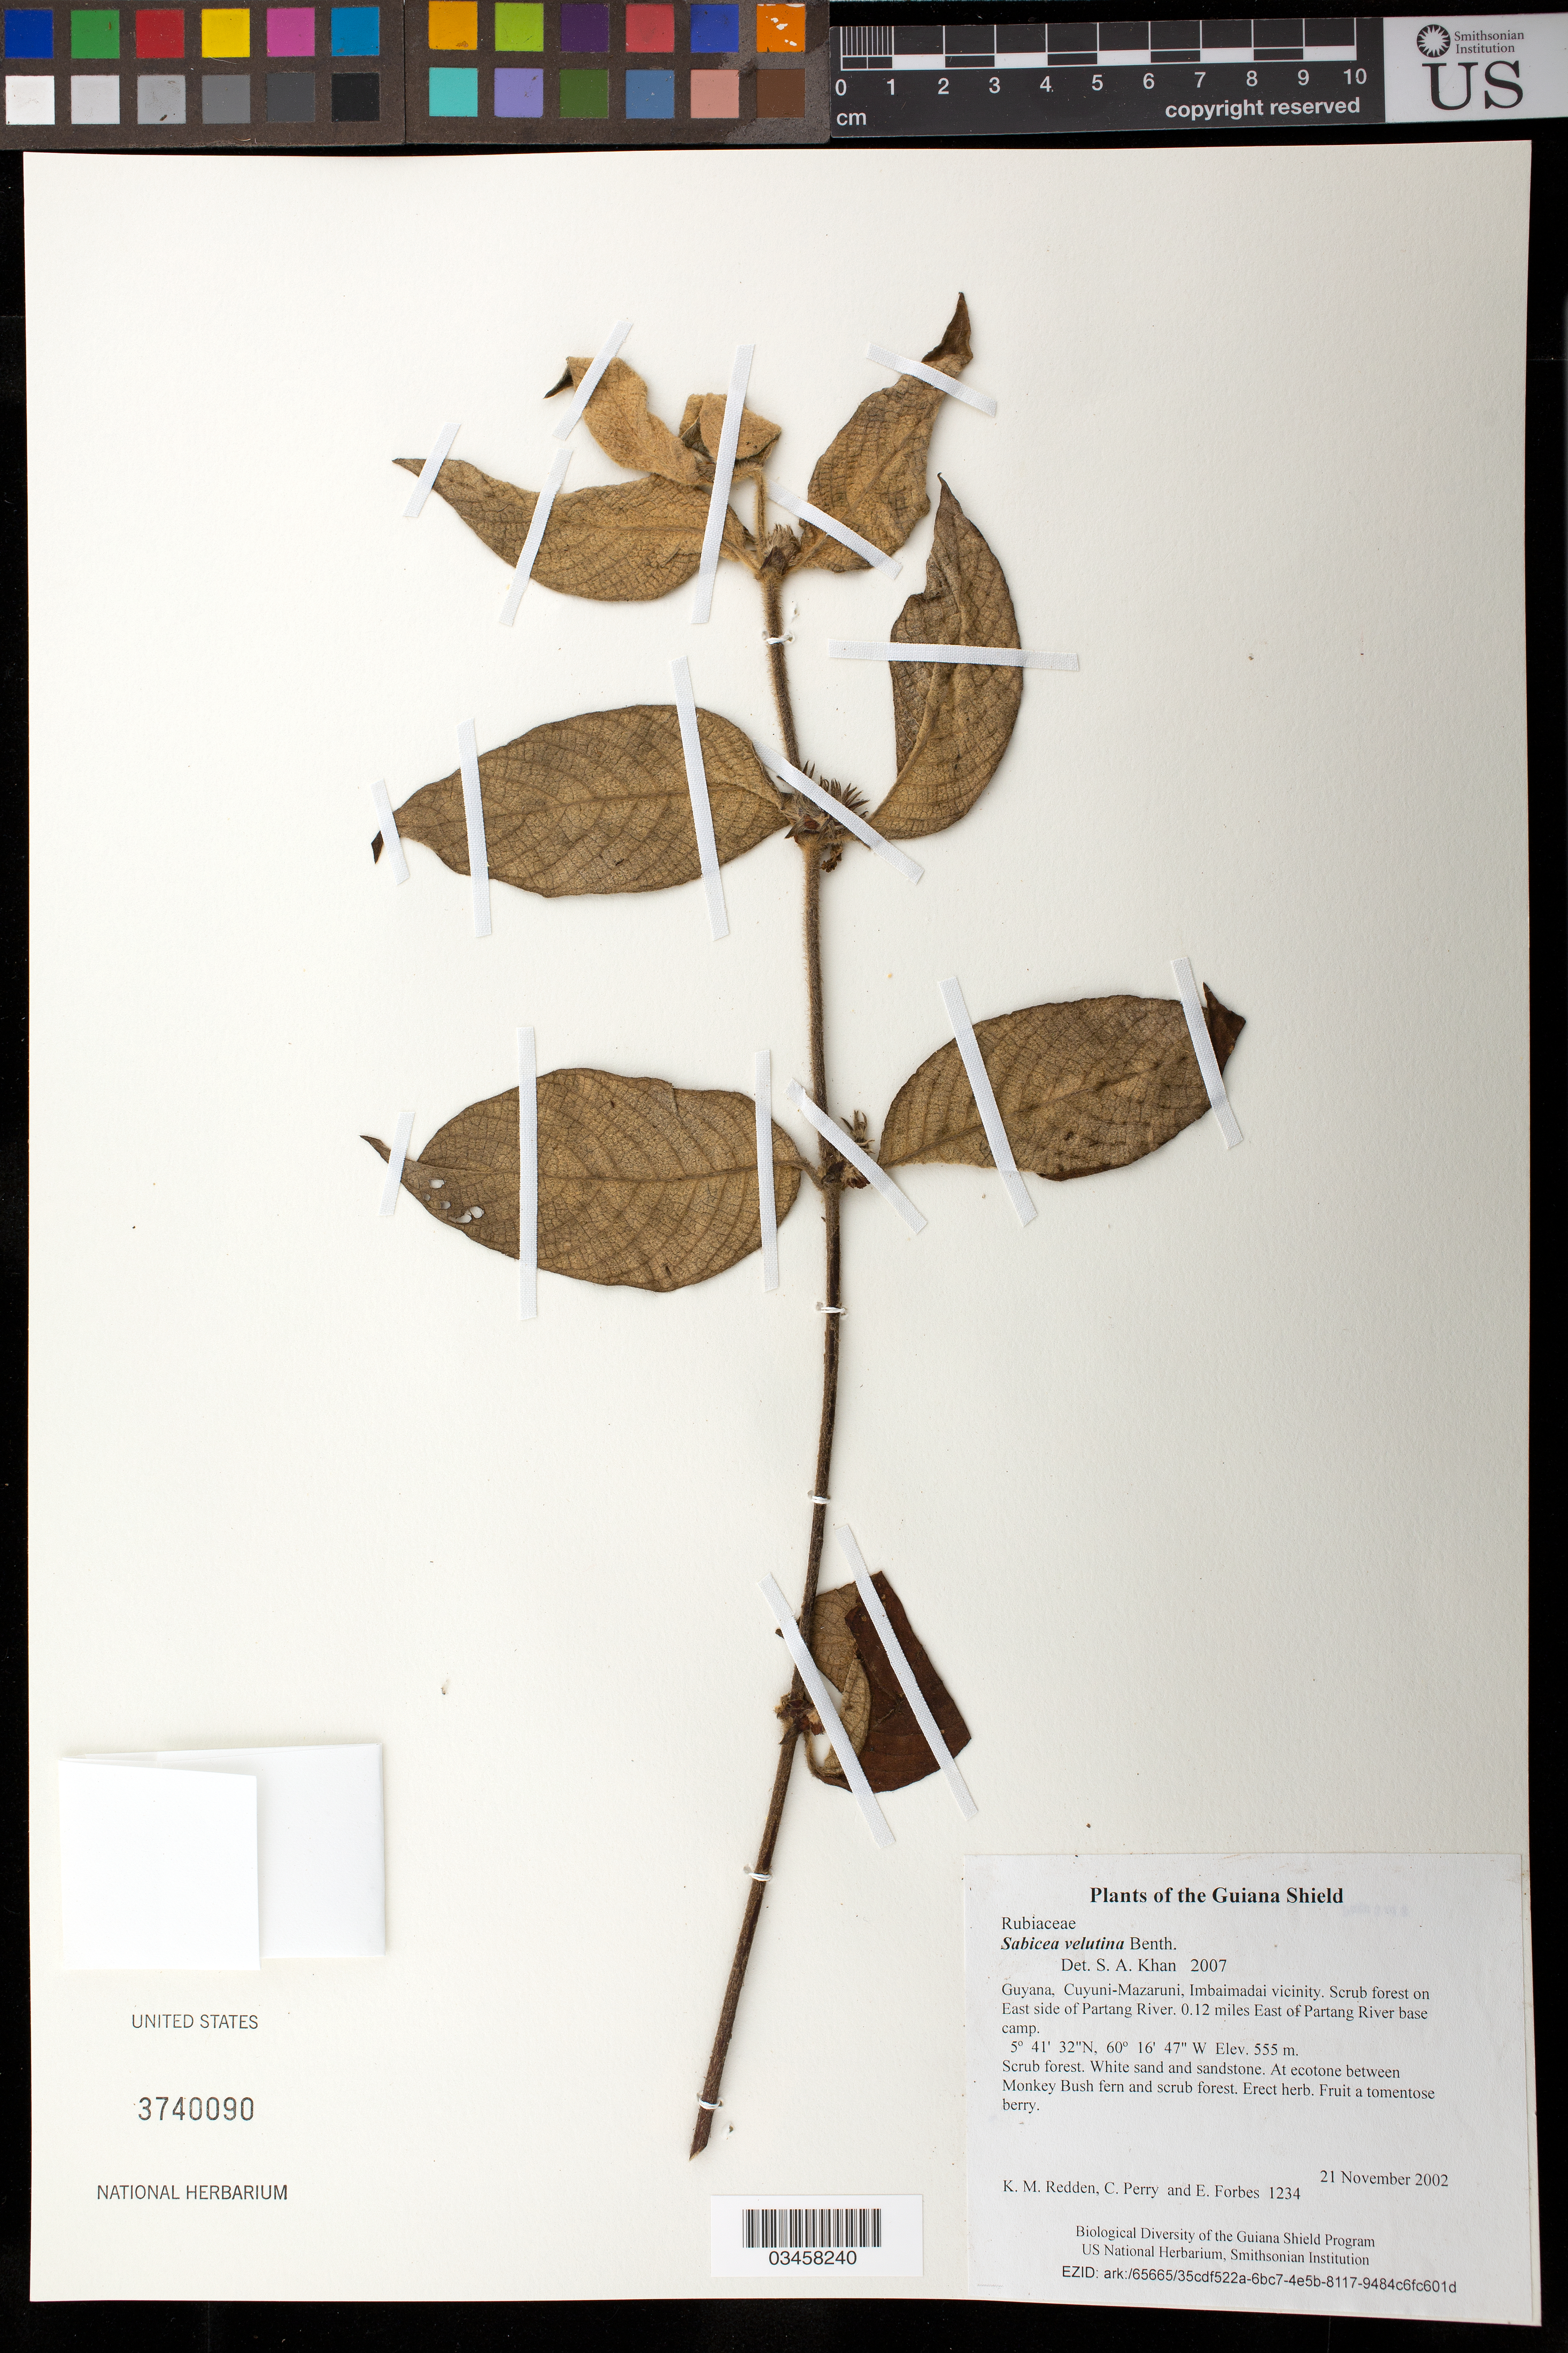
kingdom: Plantae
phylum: Tracheophyta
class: Magnoliopsida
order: Gentianales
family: Rubiaceae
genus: Sabicea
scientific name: Sabicea velutina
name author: Benth.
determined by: Khan, S. A.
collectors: K. M. Redden, C. Perry & E. Forbes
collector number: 1234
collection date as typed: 21 November 2002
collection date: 2002-11-21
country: Guyana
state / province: Cuyuni-Mazaruni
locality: Imbaimadai vicinity. Scrub forest on East side of Partang River. 0.12 miles East of Partang River base camp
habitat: Scrub forest. White sand and sandstone. At ecotone between Monkey Bush fern and scrub forest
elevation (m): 555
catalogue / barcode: US 3740090